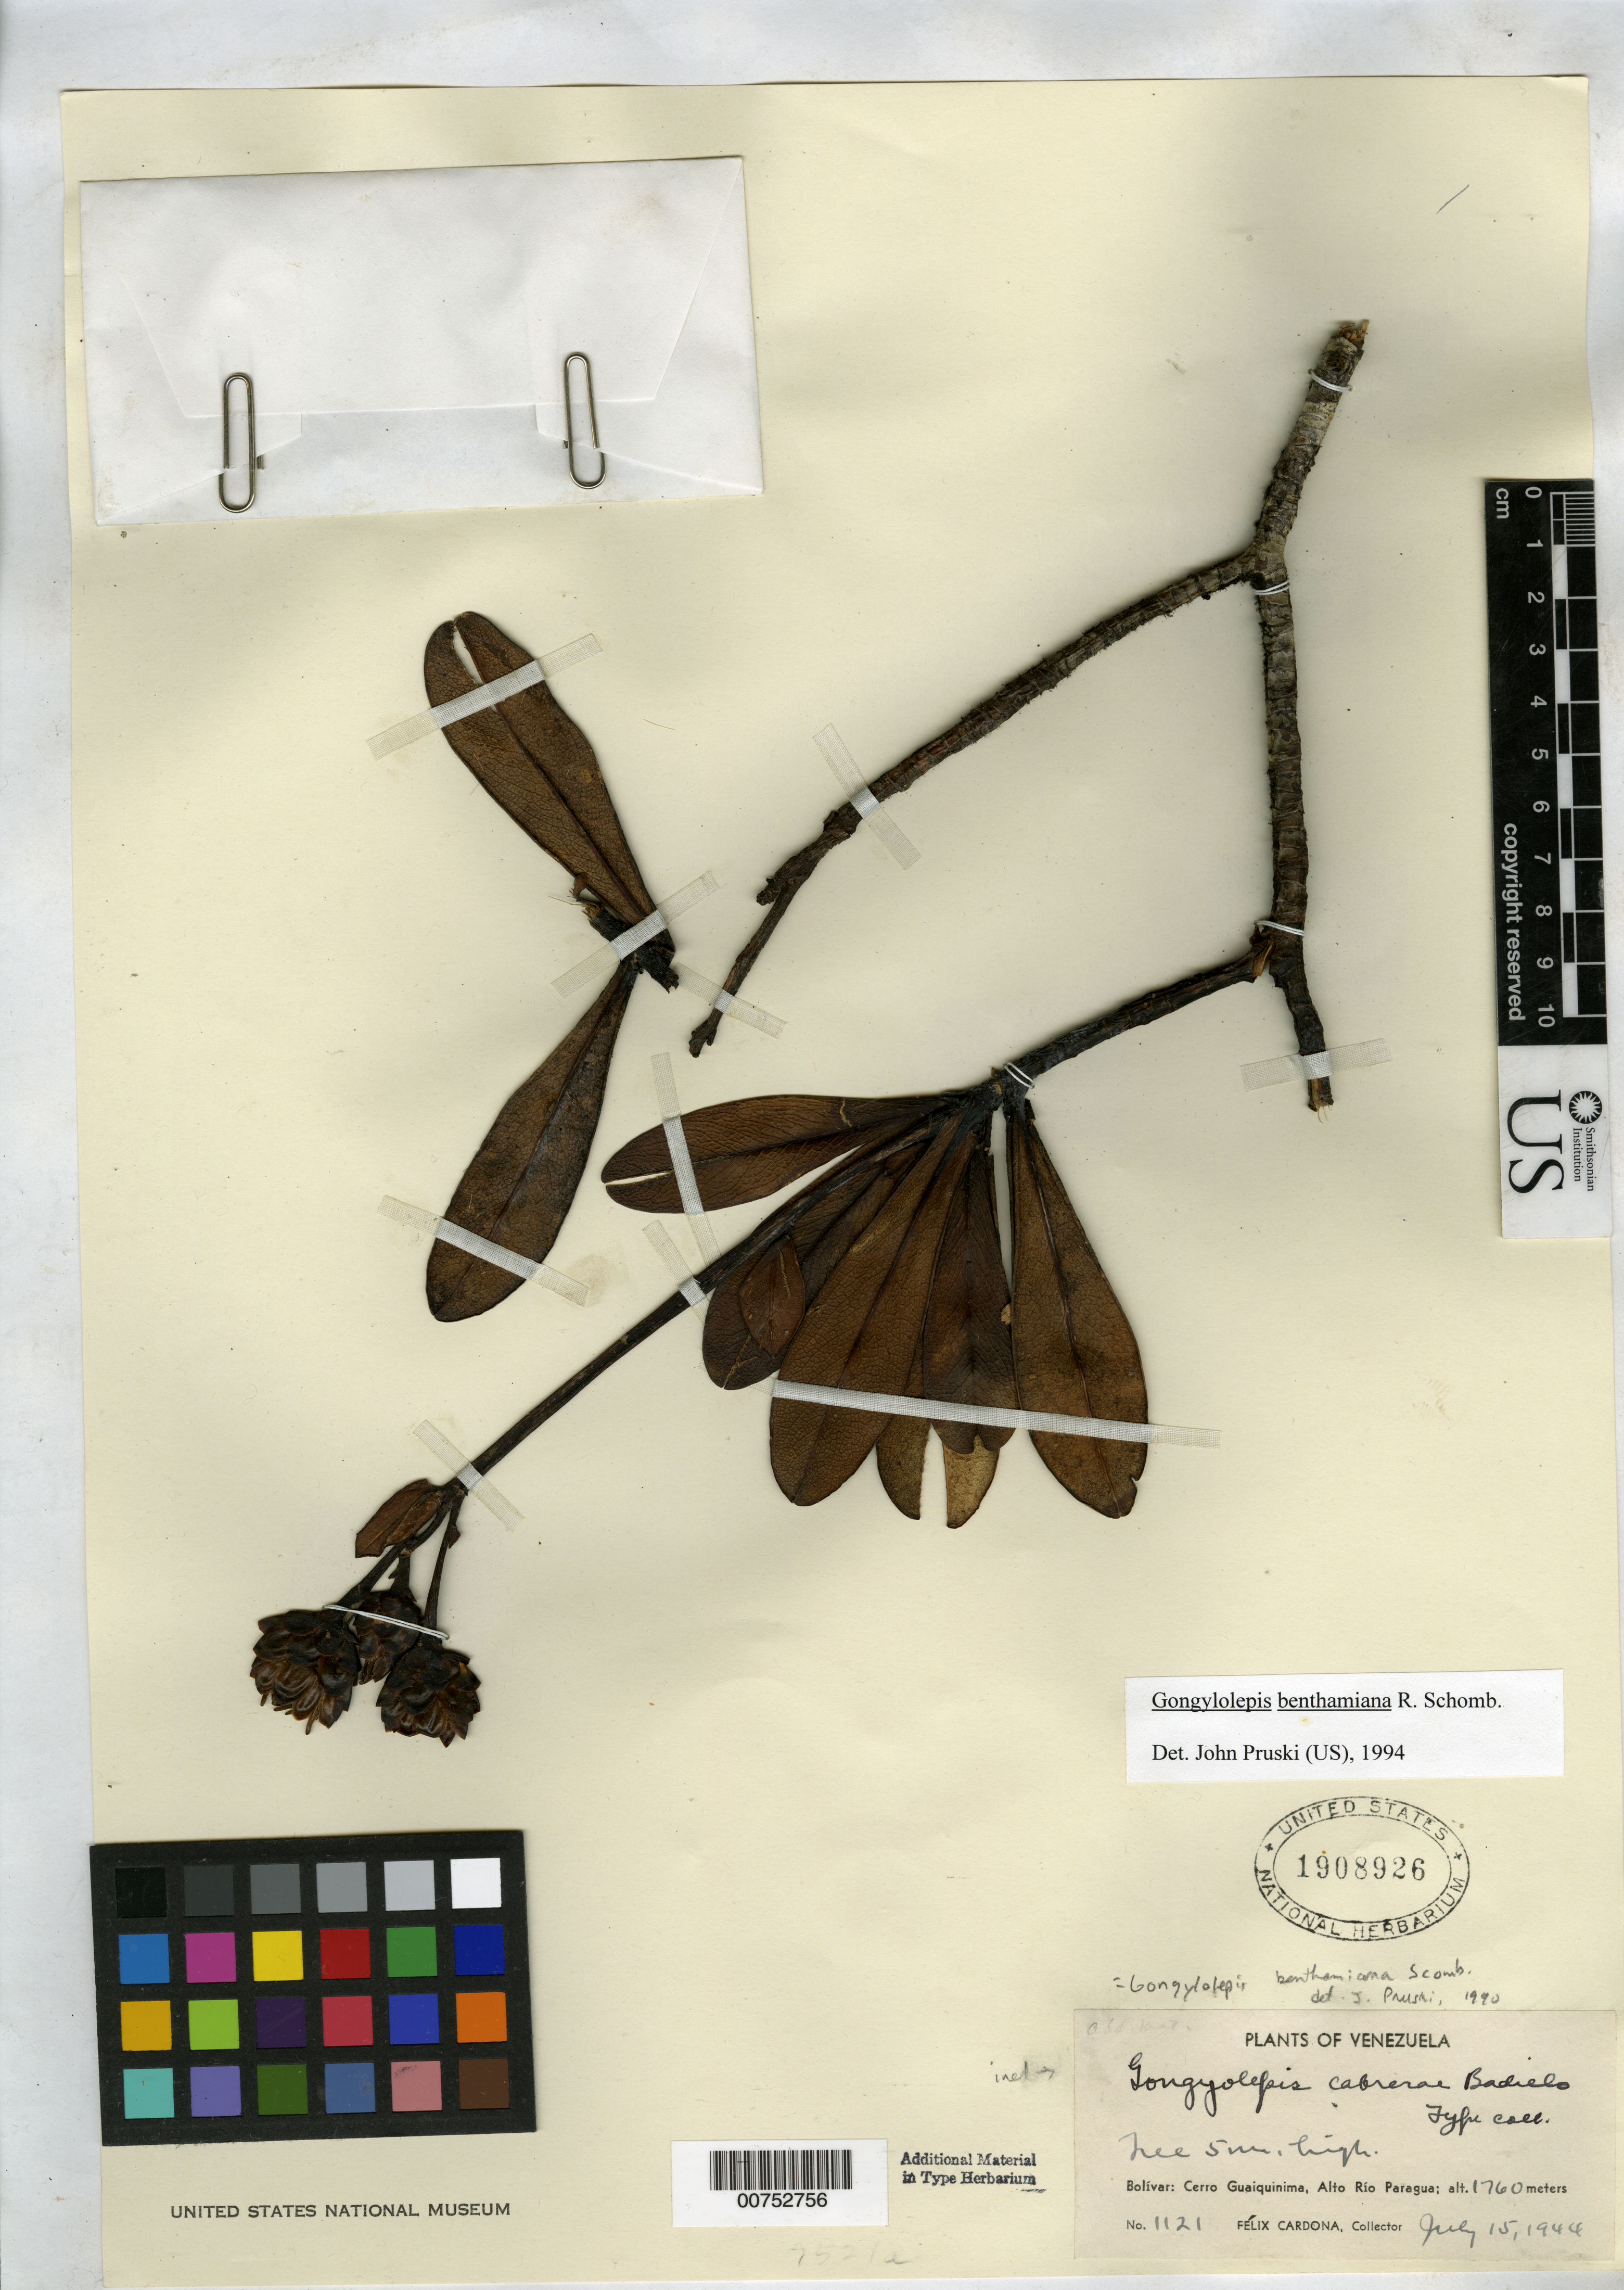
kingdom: Plantae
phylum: Tracheophyta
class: Magnoliopsida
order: Asterales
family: Asteraceae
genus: Gongylolepis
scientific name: Gongylolepis benthamiana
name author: R.H. Schomb.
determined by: Pruski, J. F.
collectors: F. Cardona Puig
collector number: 1121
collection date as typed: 15-Jul-44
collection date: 1944-07-15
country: Venezuela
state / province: Bolívar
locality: Alto Río Paragua, Cerro Guaiquinima (Guayana)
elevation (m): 1760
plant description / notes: Annotated as type of Gongylolepis cabrerae Badillo (apparently an ined. name, never published)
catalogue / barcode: US 1908926